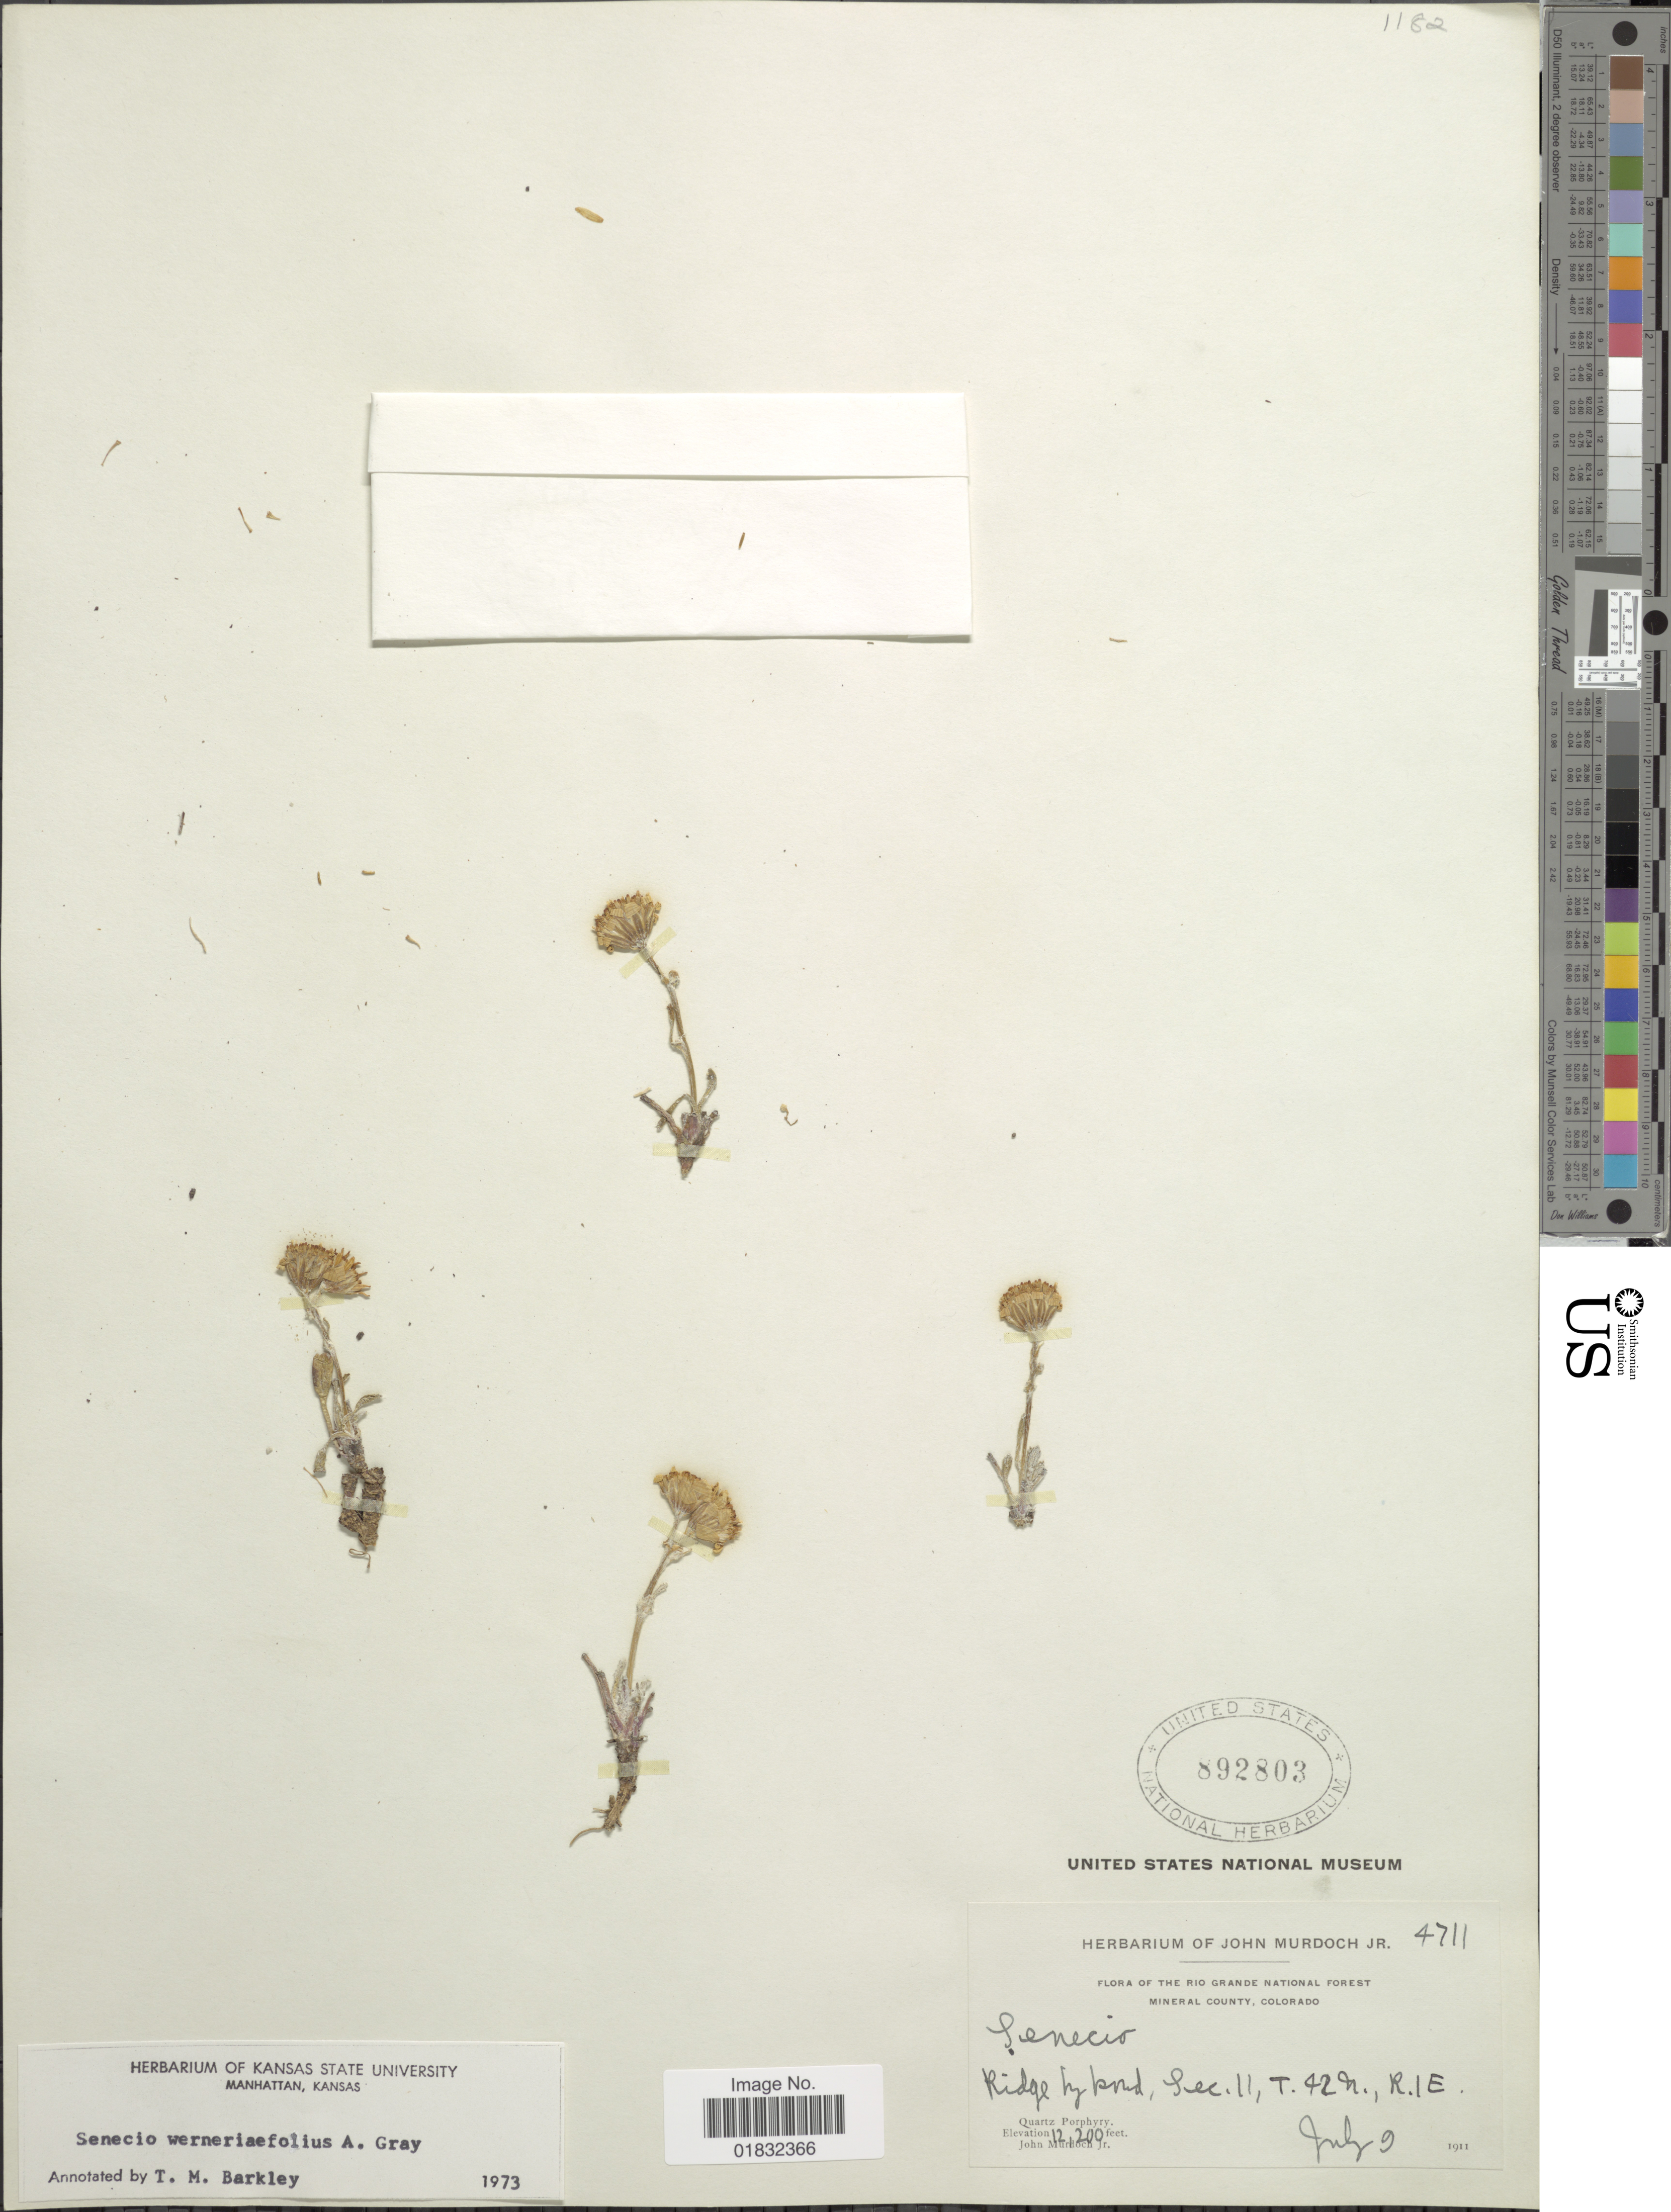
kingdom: Plantae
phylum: Tracheophyta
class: Magnoliopsida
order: Asterales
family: Asteraceae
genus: Packera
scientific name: Packera werneriifolia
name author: (A. Gray) W.A. Weber & Á. Löve ex Trock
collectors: J. Murdoch Jr.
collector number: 4711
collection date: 1911-07-09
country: United States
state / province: Colorado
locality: The Rio Grande National Forest Mineral County, Ridge by pond, Sec. 11, T. 42 N., R.1E, Quartz Porphyry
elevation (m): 3719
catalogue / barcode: US 892803